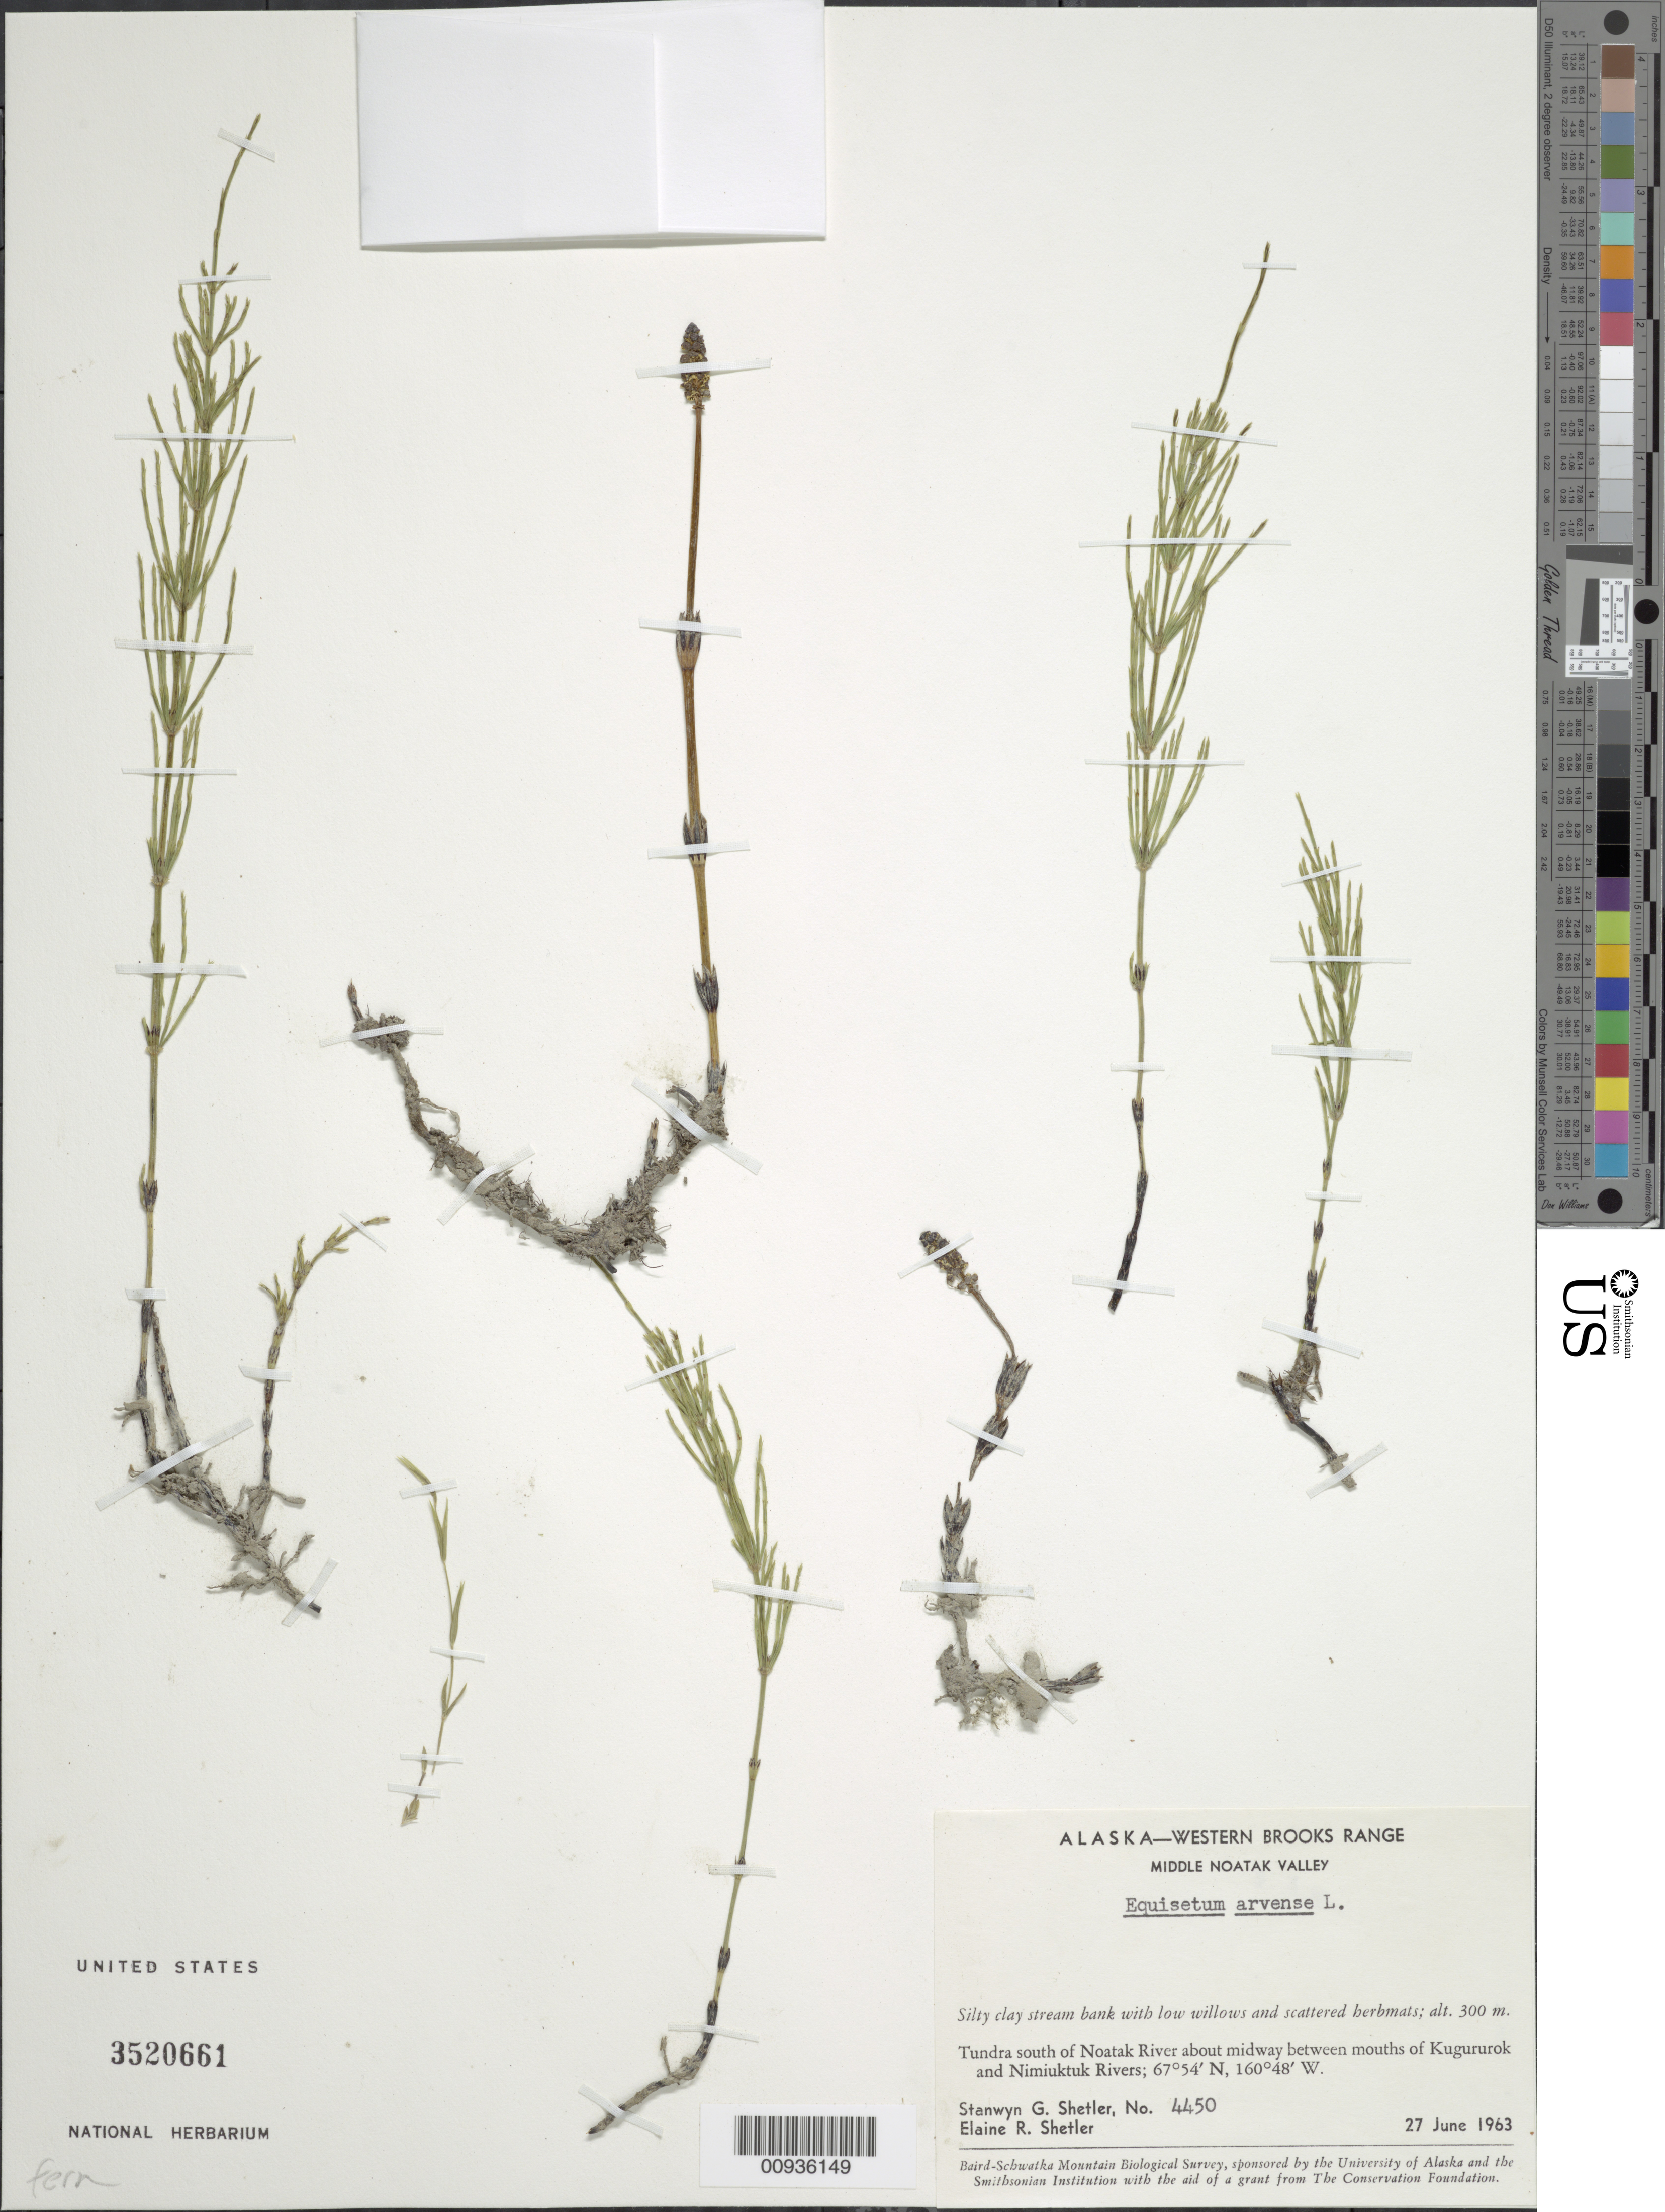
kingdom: Plantae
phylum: Tracheophyta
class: Polypodiopsida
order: Equisetales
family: Equisetaceae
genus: Equisetum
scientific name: Equisetum arvense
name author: L.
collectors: S. Shetler & E. R. Shetler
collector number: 4450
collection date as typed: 27 Jun 1963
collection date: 1963-06-27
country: United States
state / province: Alaska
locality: S of Noatak River about midway between mouths of Kugururok and Nimiuktuk Rivers. Western Brooks Range, Middle Noatak Valley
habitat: Tundra. Silty clay stream bank with low willows and scattered herbmats.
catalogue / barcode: US 3520661